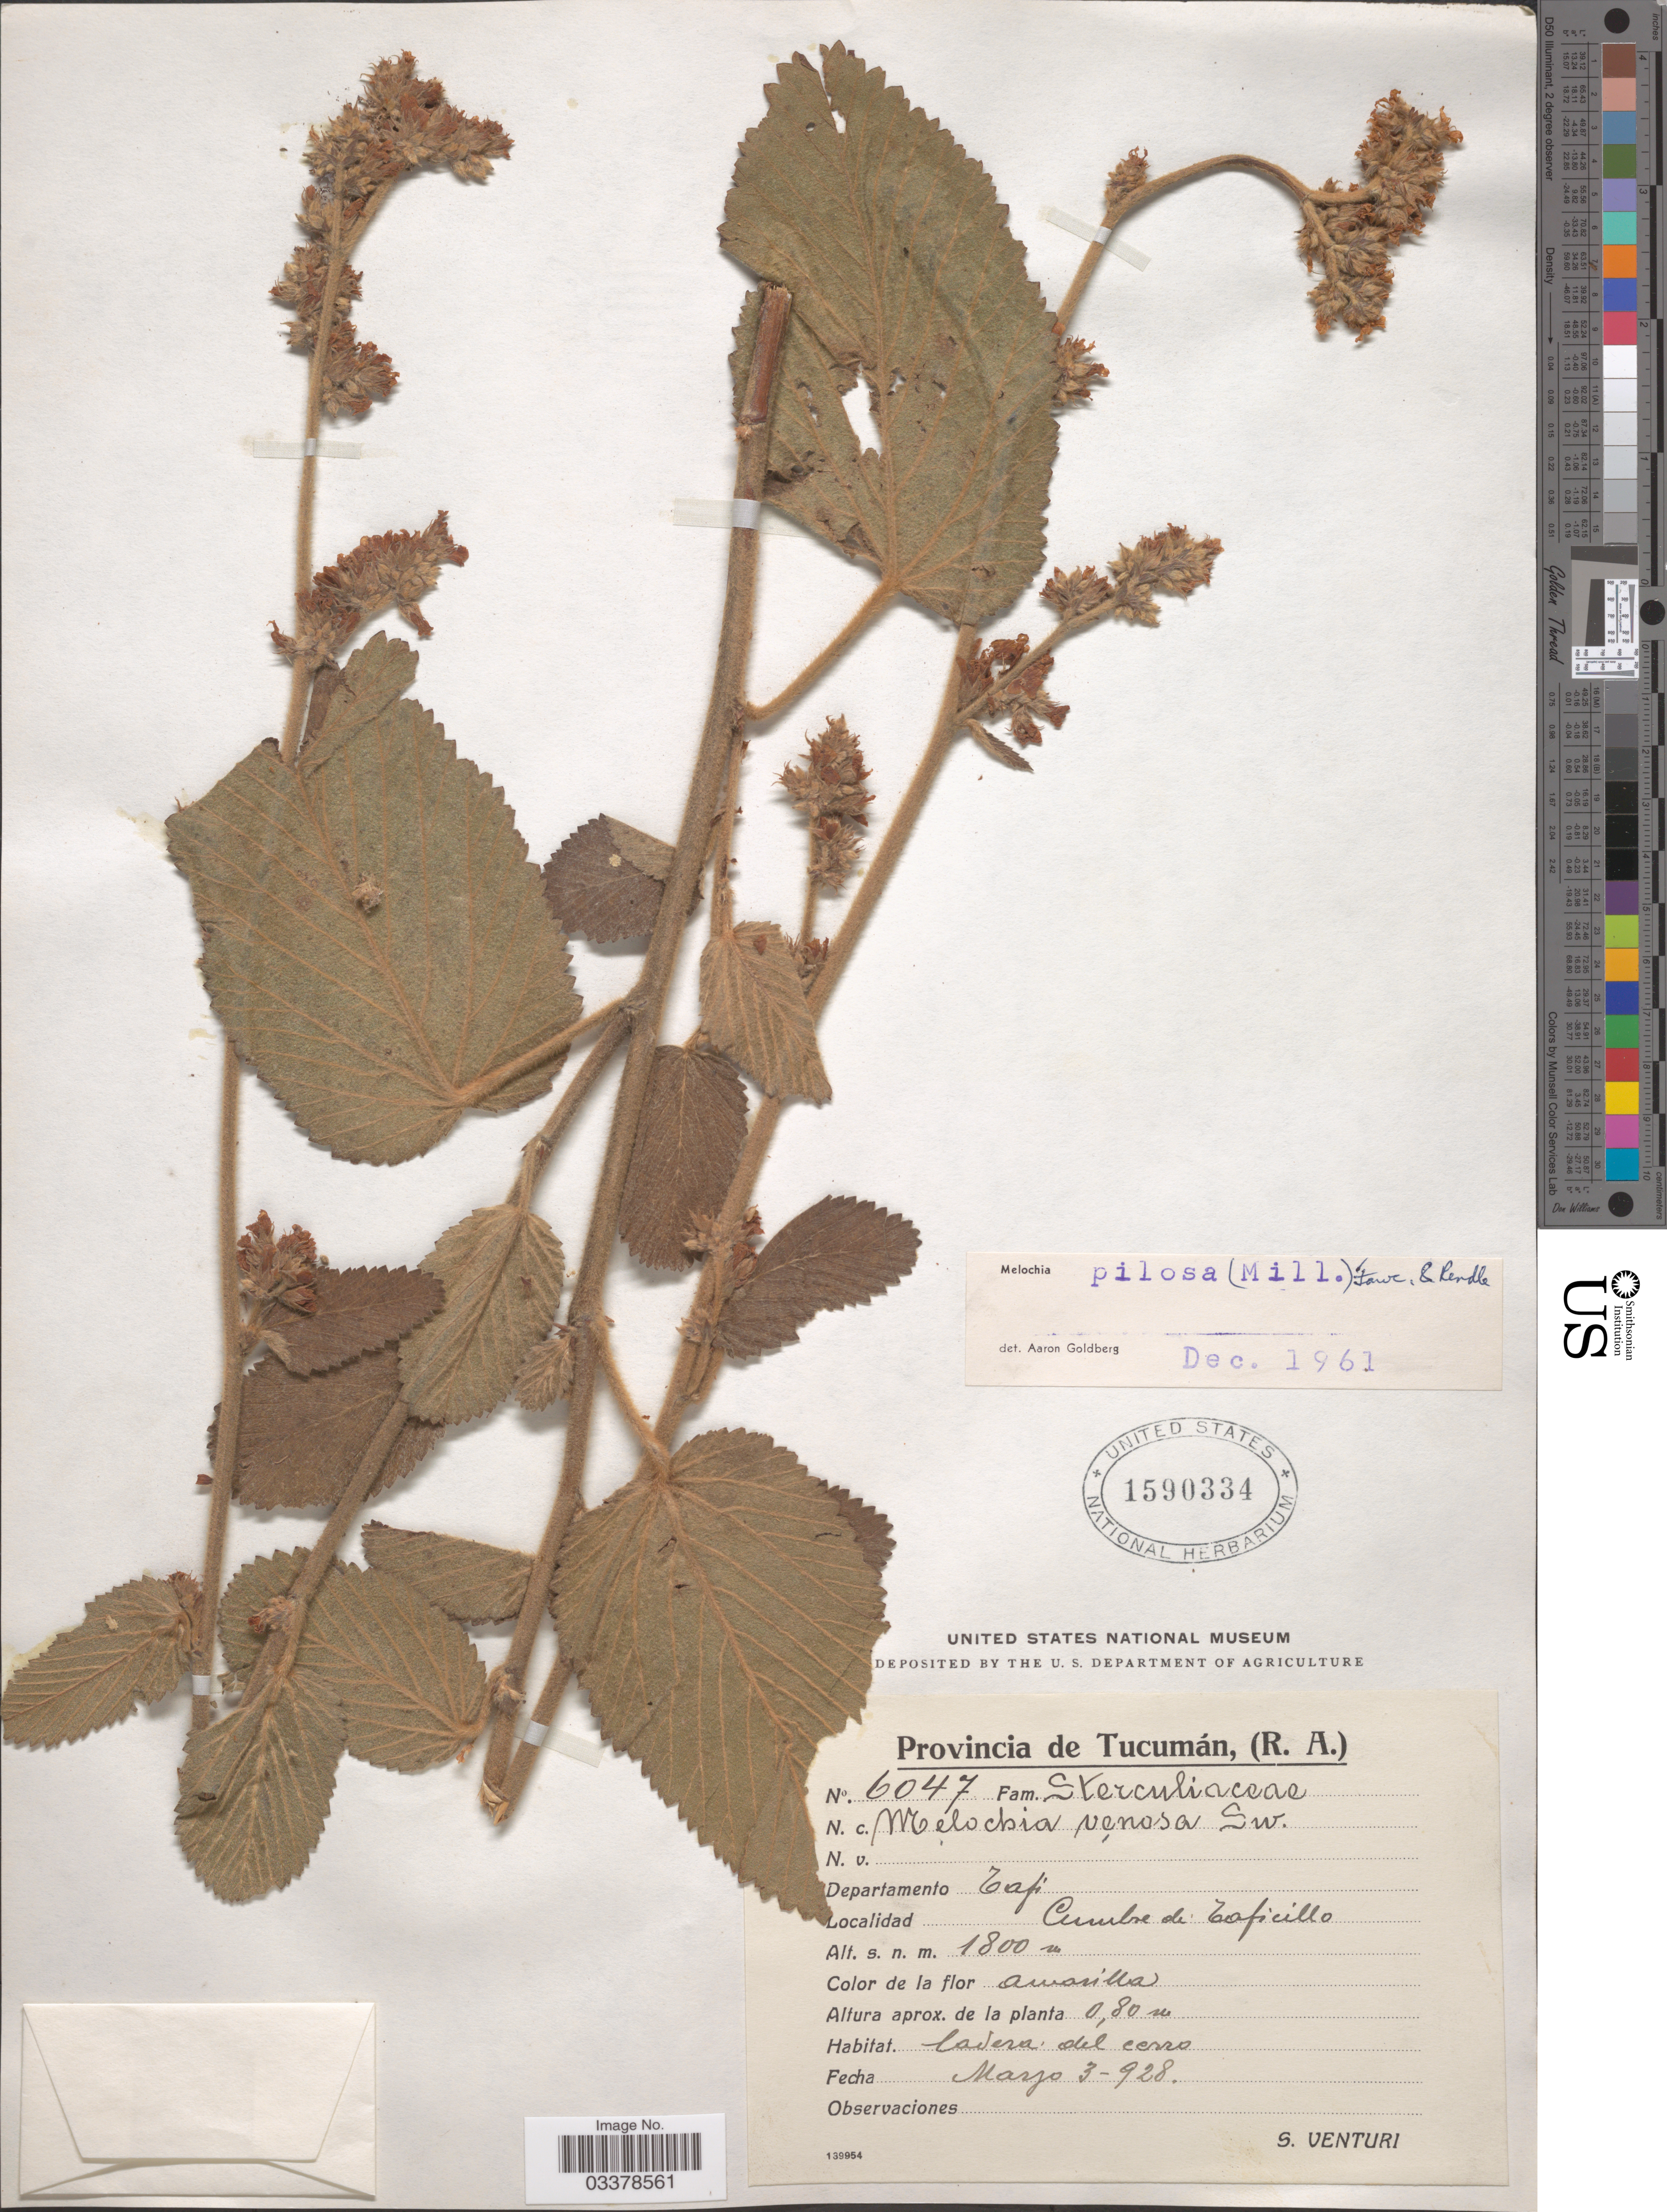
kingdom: Plantae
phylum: Tracheophyta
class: Magnoliopsida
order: Malvales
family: Malvaceae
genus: Melochia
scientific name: Melochia pilosa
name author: (Mill.) Fawc. & Rendle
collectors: S. Venturi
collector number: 6047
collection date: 1928-03-03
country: Argentina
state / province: Tucuman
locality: Departamento Tafi. Cumbre de Taficillo.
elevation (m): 1800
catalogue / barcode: US 1590334